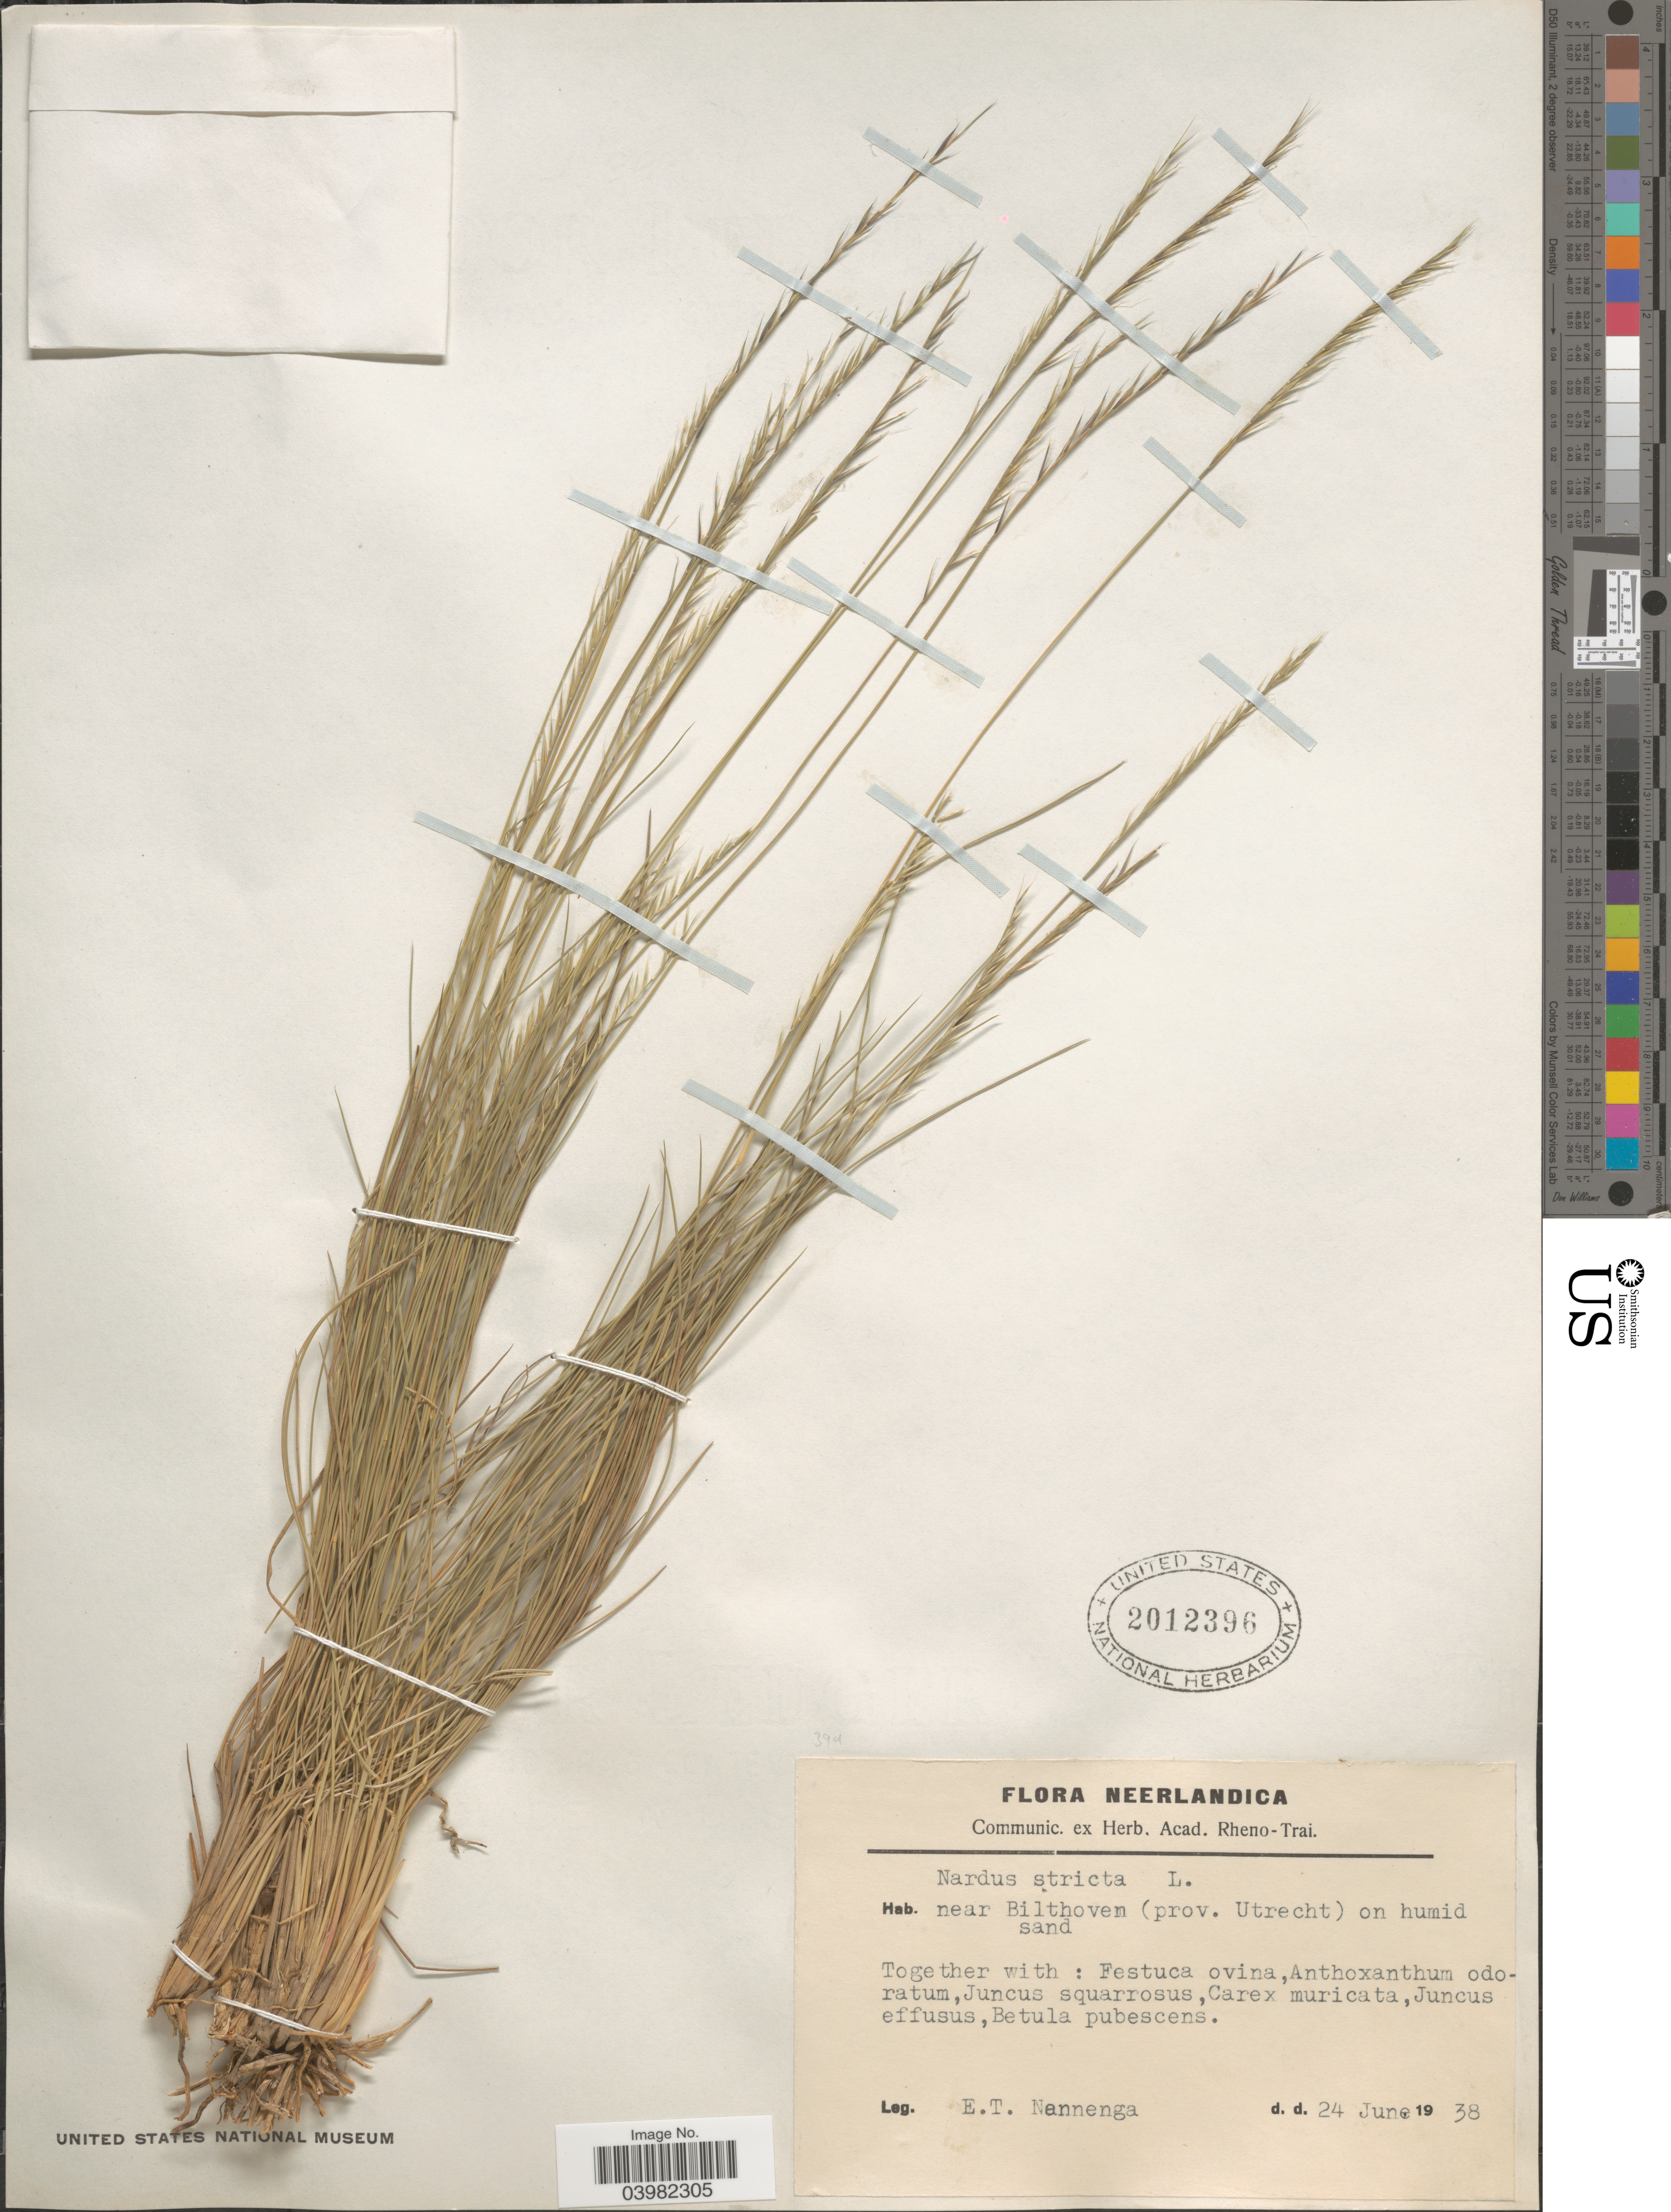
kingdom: Plantae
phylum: Tracheophyta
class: Liliopsida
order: Poales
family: Poaceae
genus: Nardus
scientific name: Nardus stricta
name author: L.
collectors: E. Nannenga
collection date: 1938-06-24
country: Netherlands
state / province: Utrecht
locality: Neerlandica. Near Bilthoven on humid sand.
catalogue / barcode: US 2012396